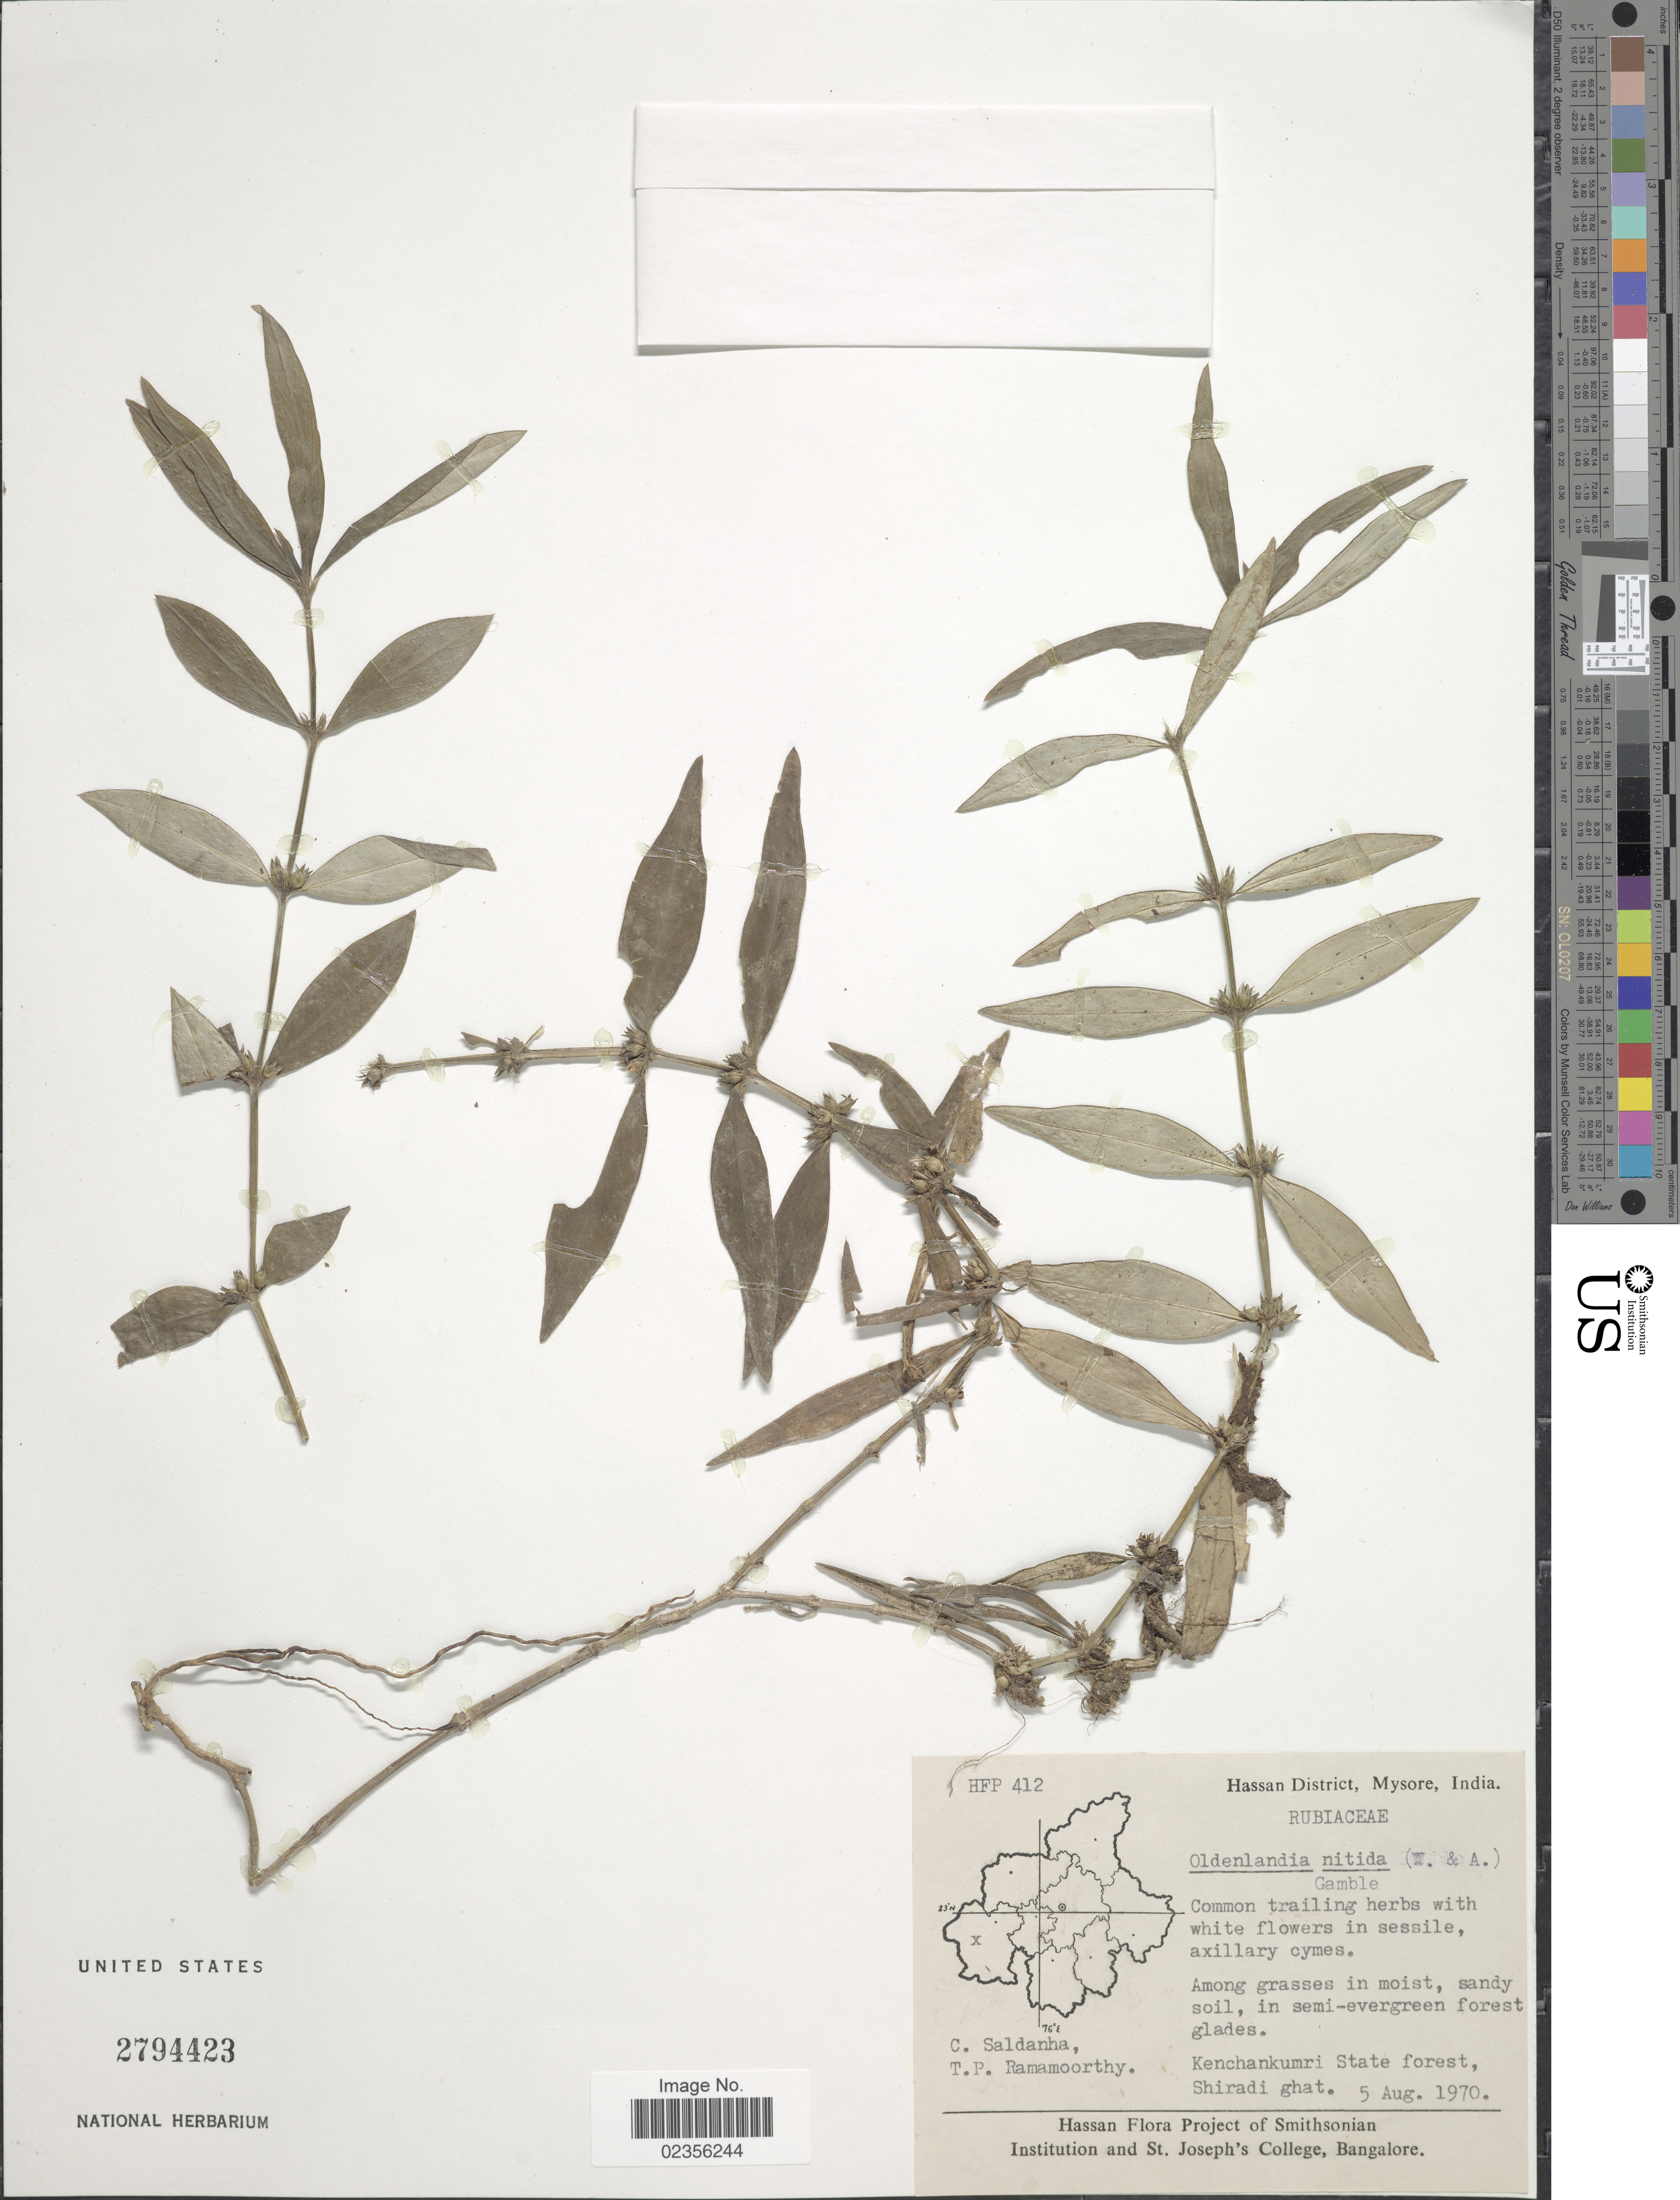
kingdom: Plantae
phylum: Tracheophyta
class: Magnoliopsida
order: Gentianales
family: Rubiaceae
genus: Hedyotis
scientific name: Hedyotis neesiana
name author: Arn.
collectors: C. Saldanha & T. P. Ramamoorthy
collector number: HFP 412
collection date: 1970-08-05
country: India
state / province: Karnataka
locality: Hassan District, Mysore, India, Kenchankumri State forest, Shiradi ghat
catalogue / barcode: US 2794423